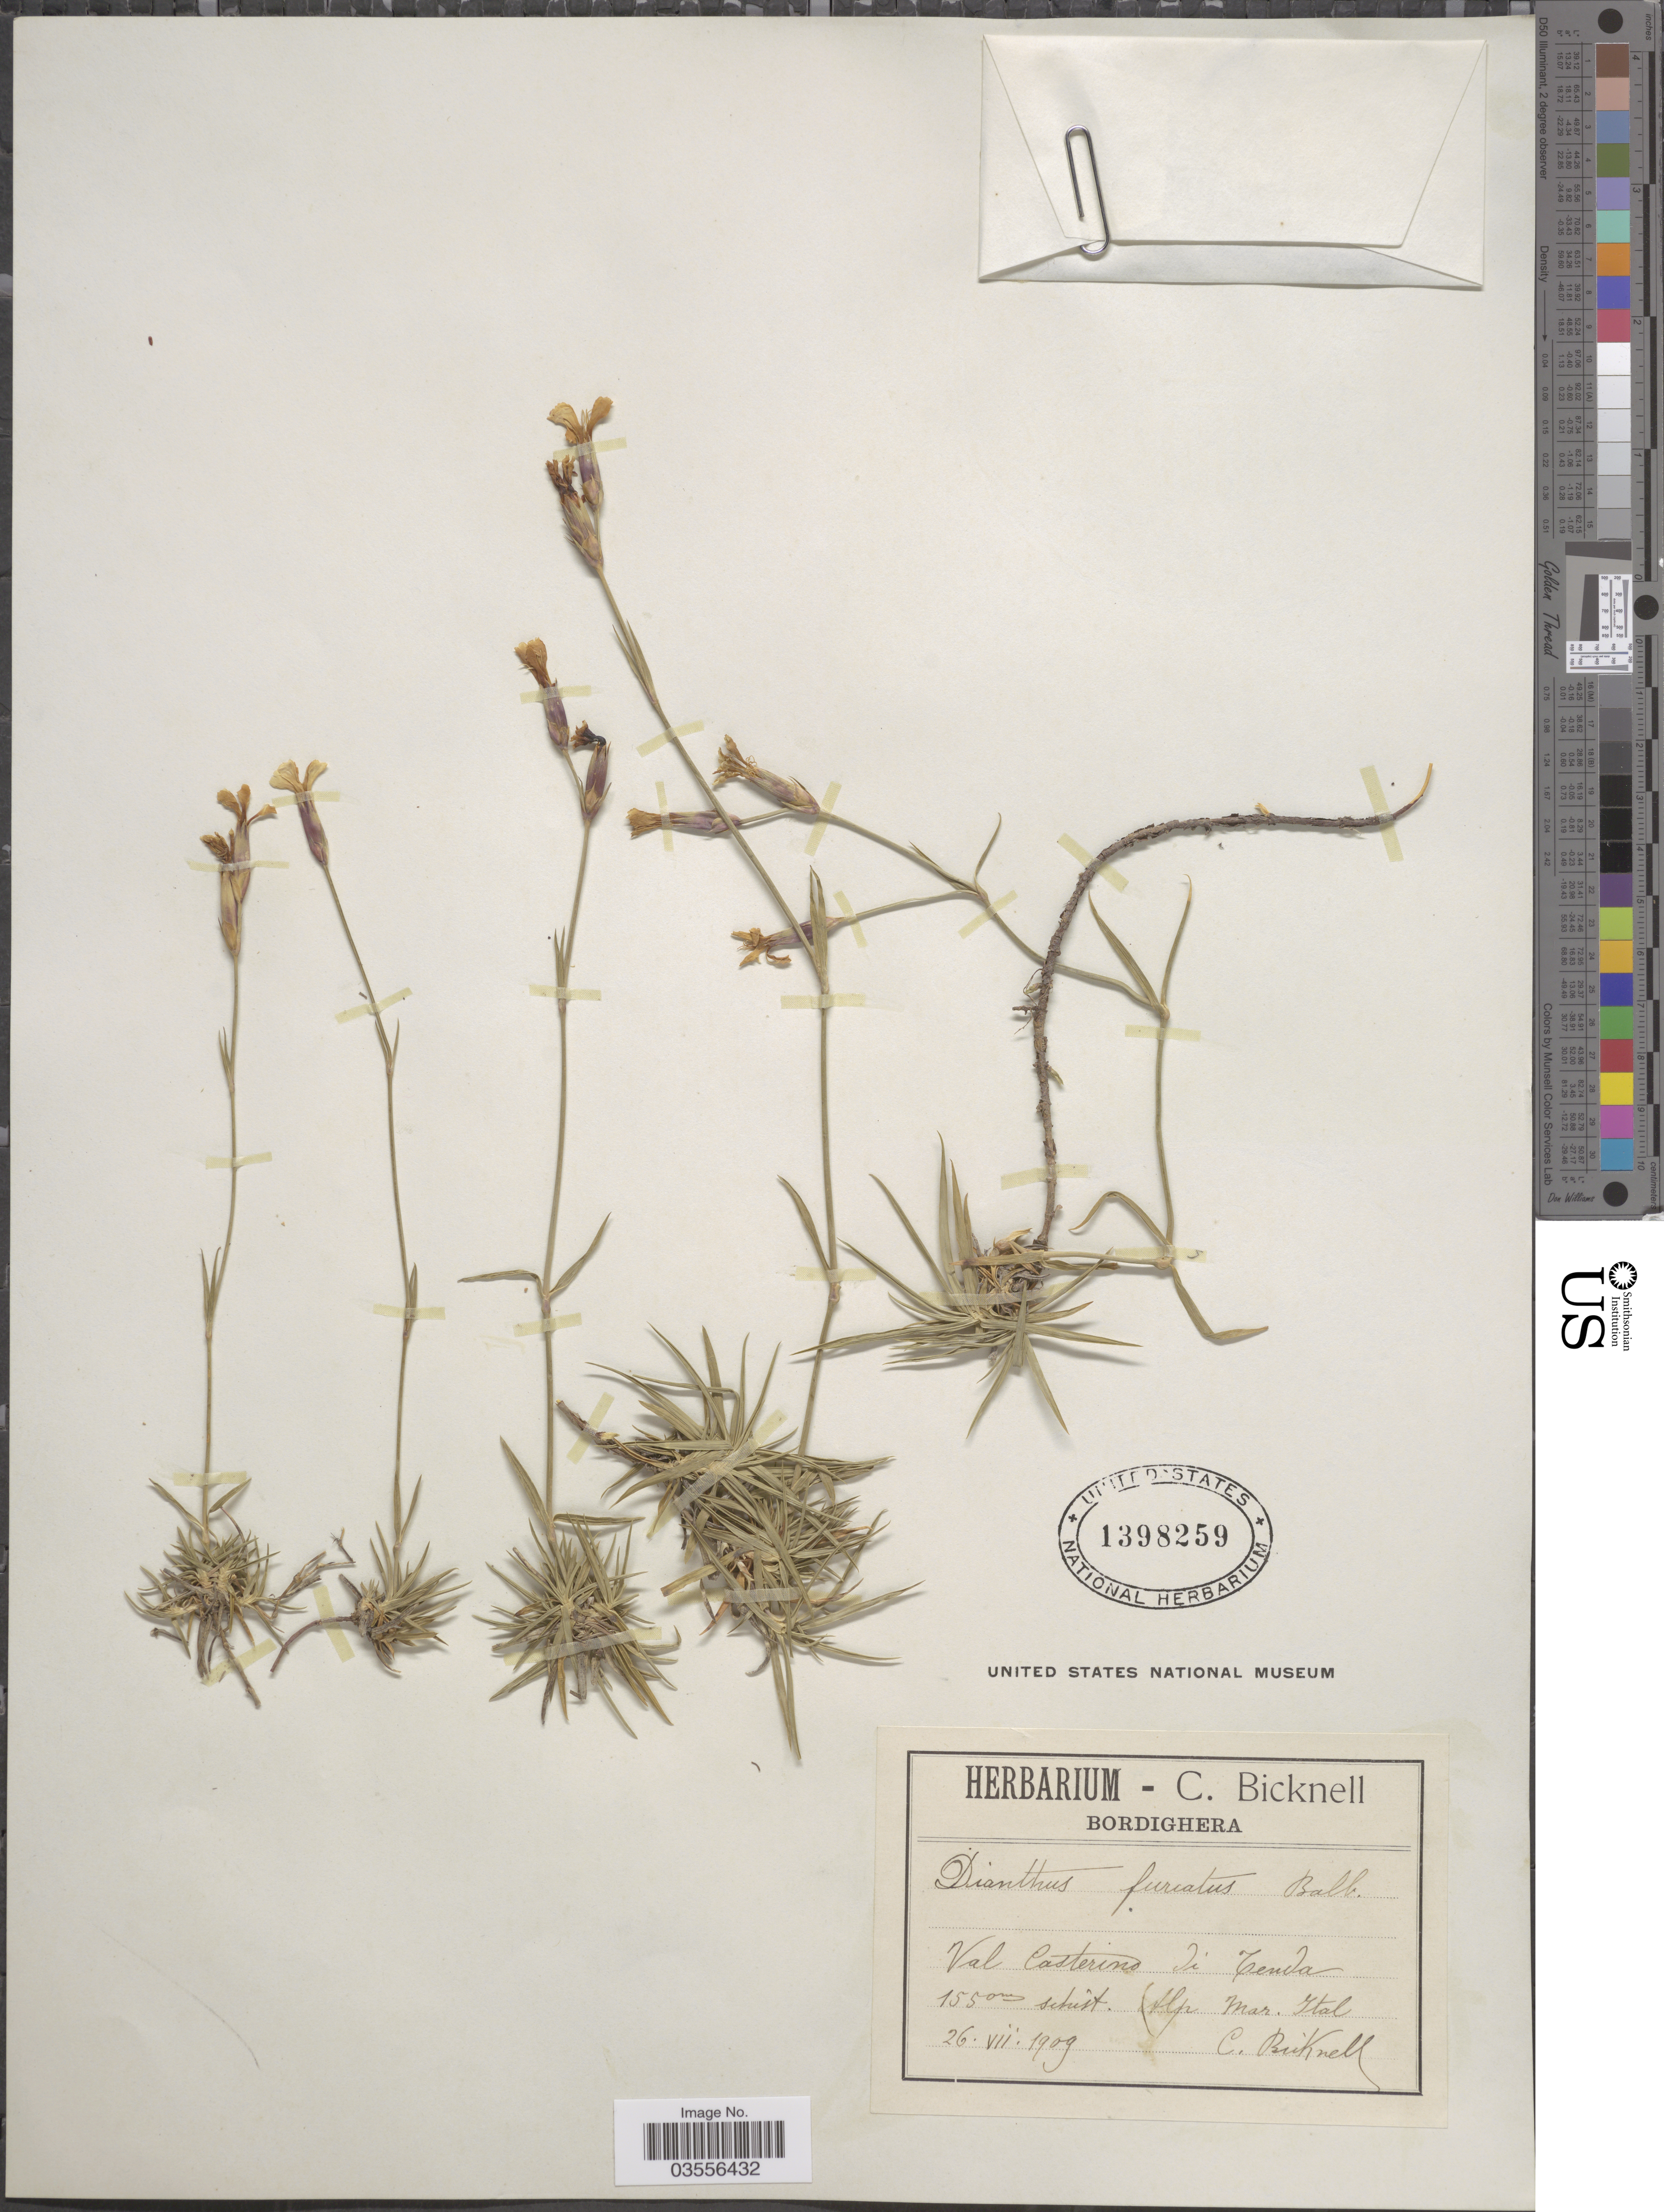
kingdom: Plantae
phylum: Tracheophyta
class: Magnoliopsida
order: Caryophyllales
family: Caryophyllaceae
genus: Dianthus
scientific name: Dianthus furcatus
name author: Balb.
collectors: C. Bicknell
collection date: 1909-07-26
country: Italy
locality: Val Casterino di Tenda. Alp Mar. Ital.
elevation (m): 2550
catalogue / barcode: US 1398259